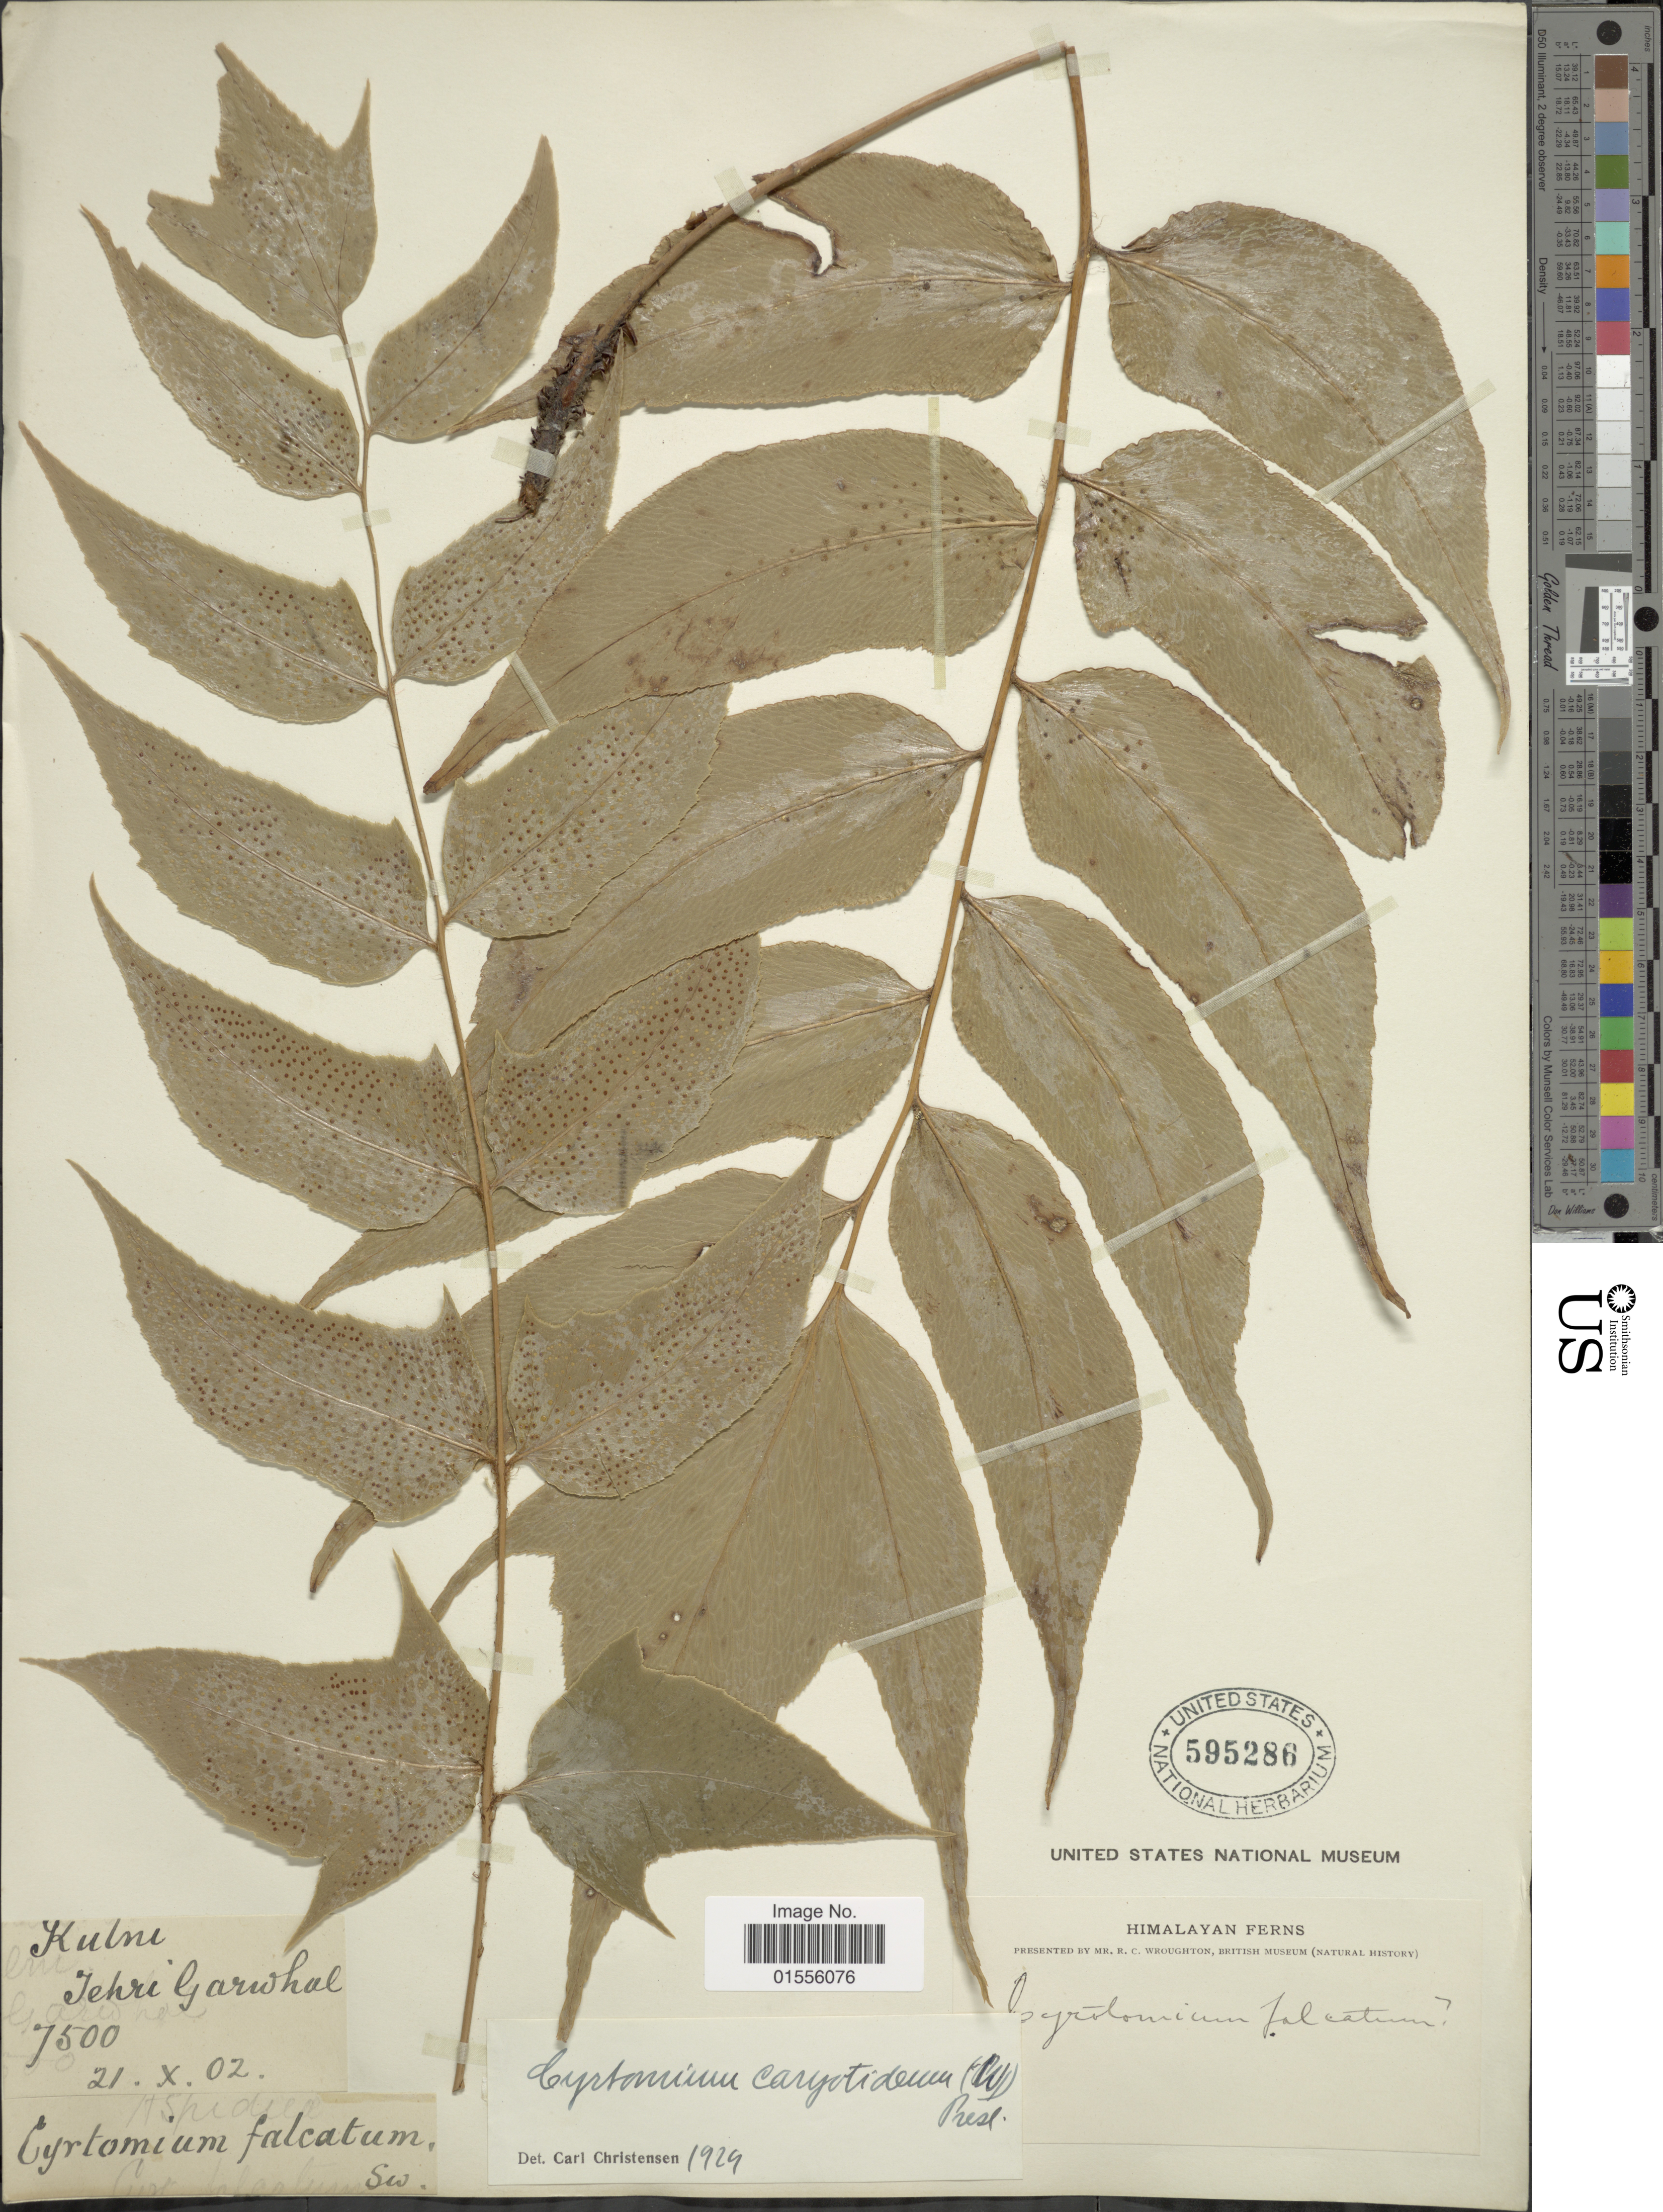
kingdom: Plantae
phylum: Tracheophyta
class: Polypodiopsida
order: Polypodiales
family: Dryopteridaceae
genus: Cyrtomium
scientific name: Cyrtomium caryotideum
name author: (Wall. ex Hook. & Grev.) C. Presl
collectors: R. Wroughton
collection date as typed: Transcribed d/m/y: 21/10/2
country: India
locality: Kulni, Tehri Garwhal, Himalayan Ferns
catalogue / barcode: US 595286